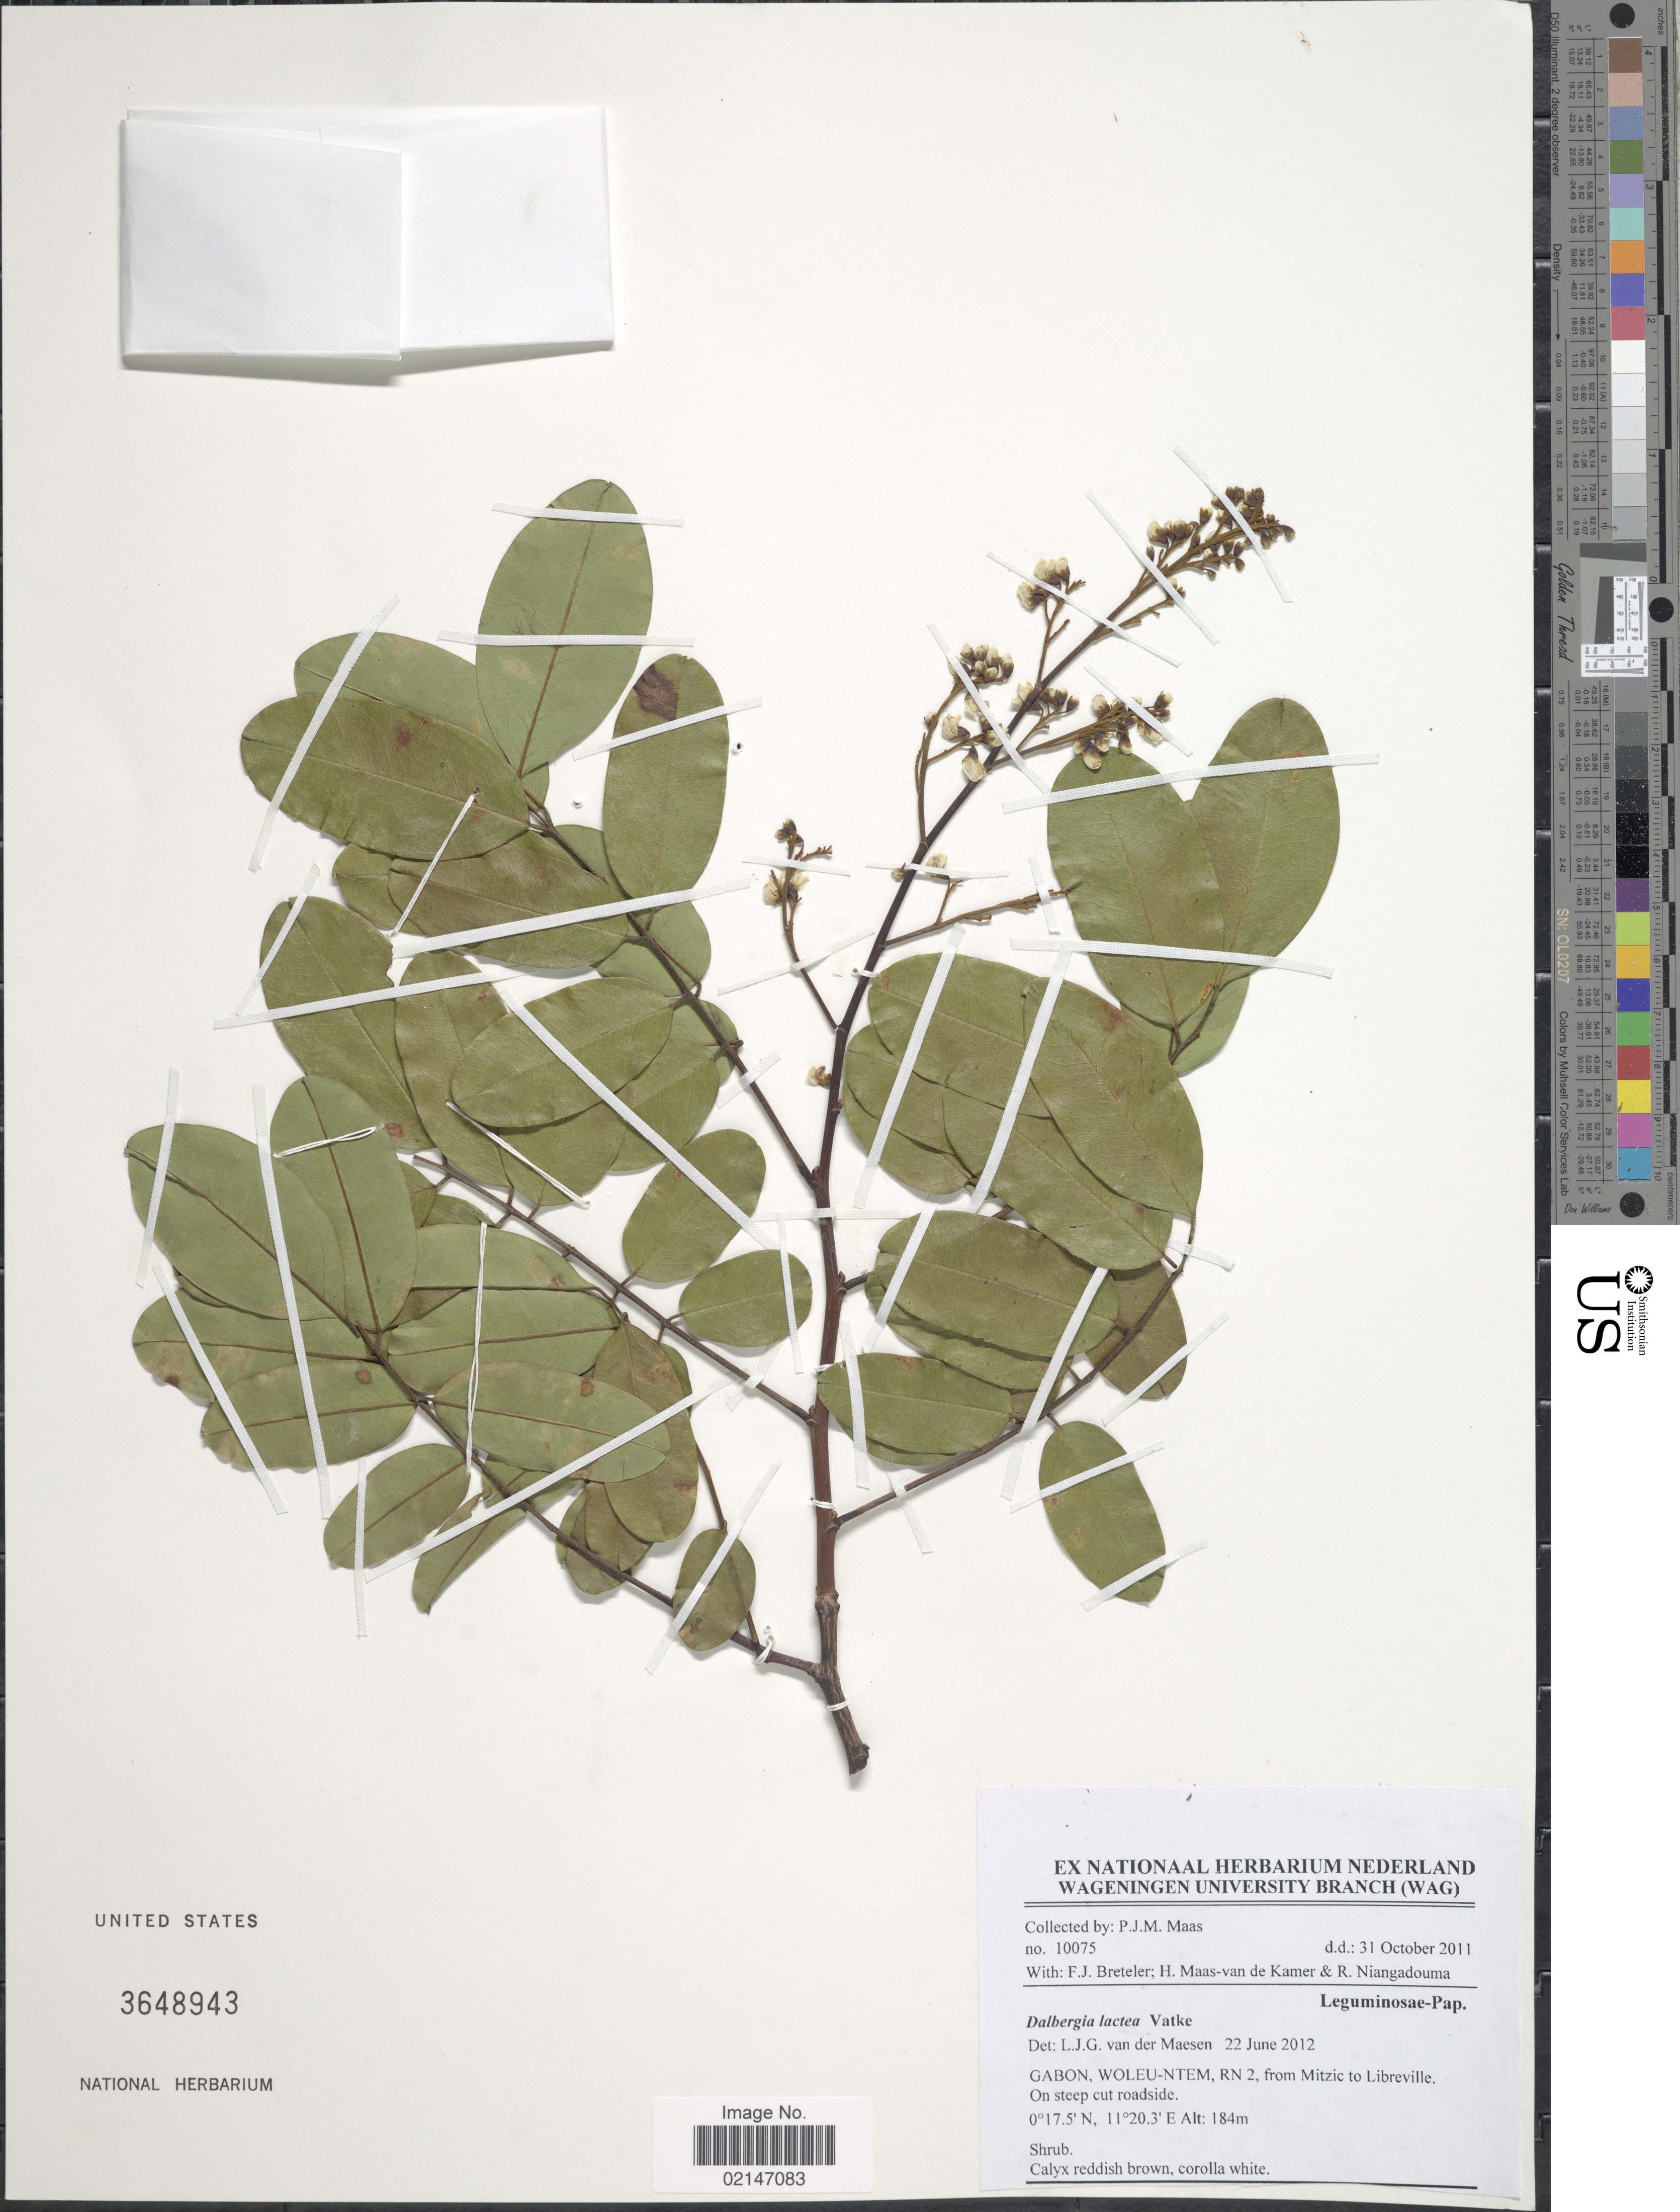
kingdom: Plantae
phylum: Tracheophyta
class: Magnoliopsida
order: Fabales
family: Fabaceae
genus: Dalbergia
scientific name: Dalbergia lactea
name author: Vatke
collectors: P. Maas, F. J. Breteler, H. Maas van de Kamer & R. Niangodouma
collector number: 10075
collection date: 2011-10-31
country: Gabon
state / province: Woleu-Ntem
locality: RN 2, from Mitzic to Libreville, on steep cut roadside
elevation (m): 184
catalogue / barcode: US 3648943